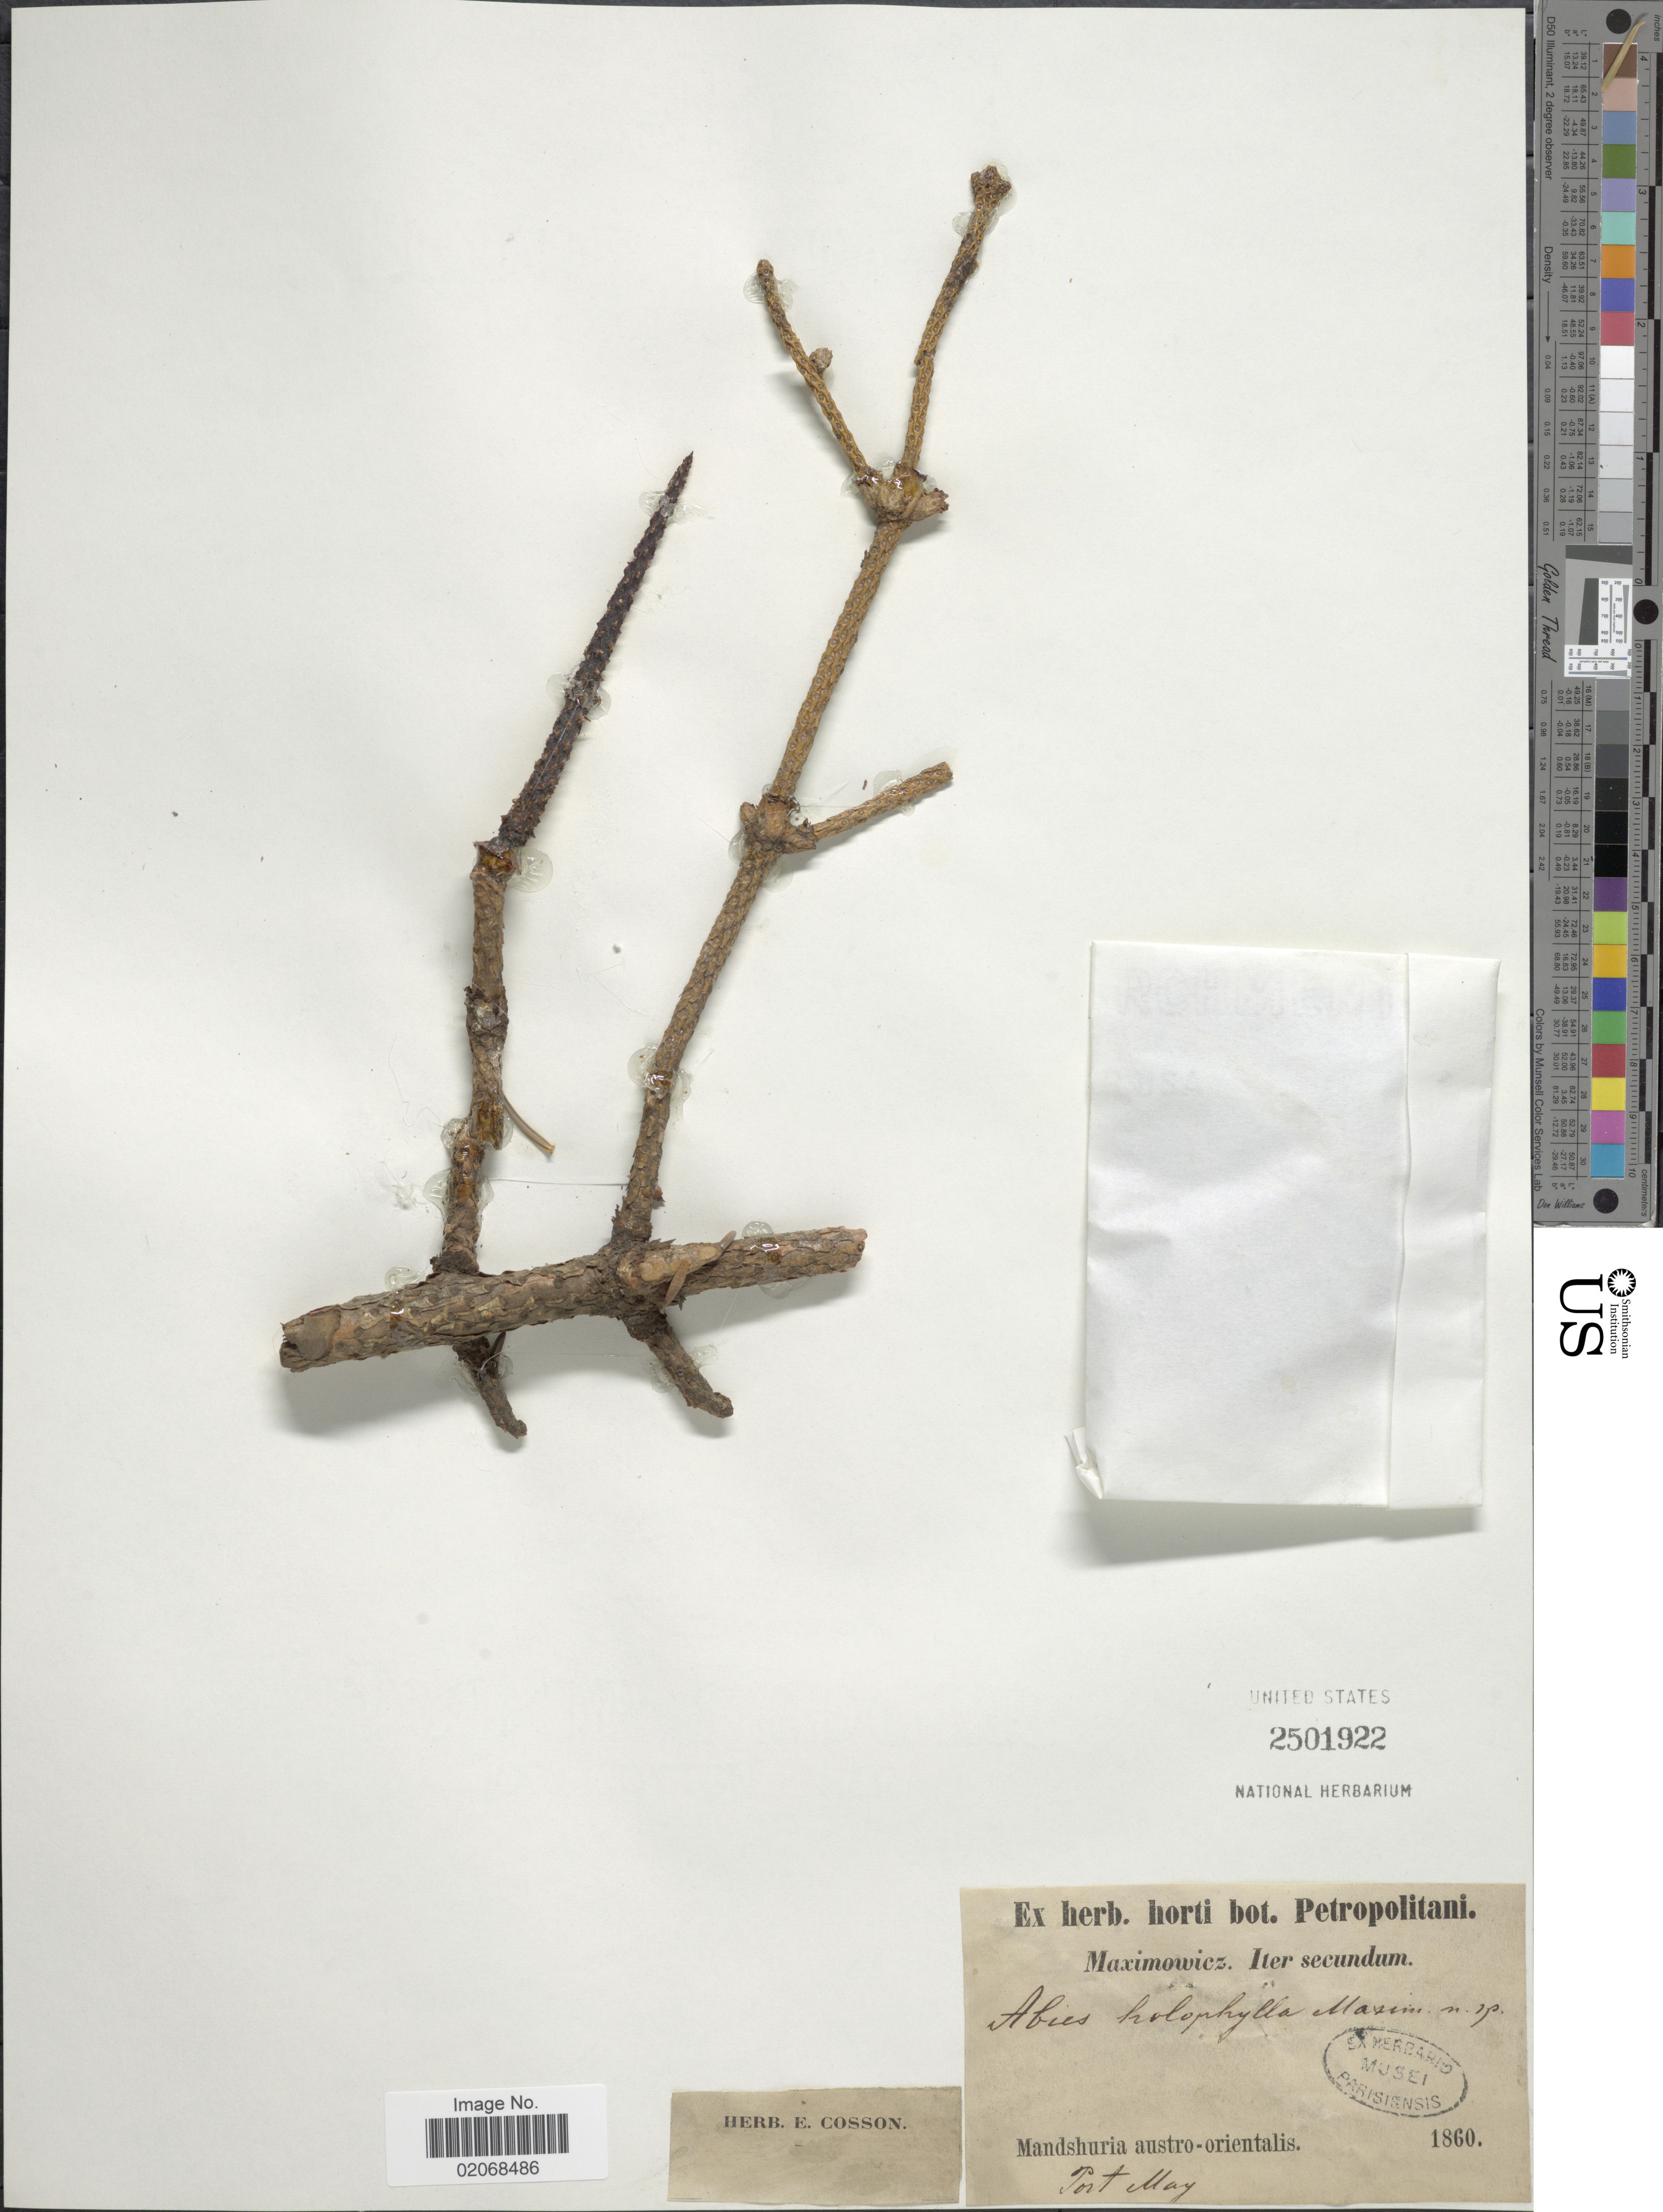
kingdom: Plantae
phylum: Tracheophyta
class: Pinopsida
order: Pinales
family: Pinaceae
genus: Abies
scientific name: Abies holophylla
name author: Maxim.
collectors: Maximowicz, --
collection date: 1860-05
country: Japan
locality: Mandshuria austro-orientalis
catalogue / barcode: US 2501922